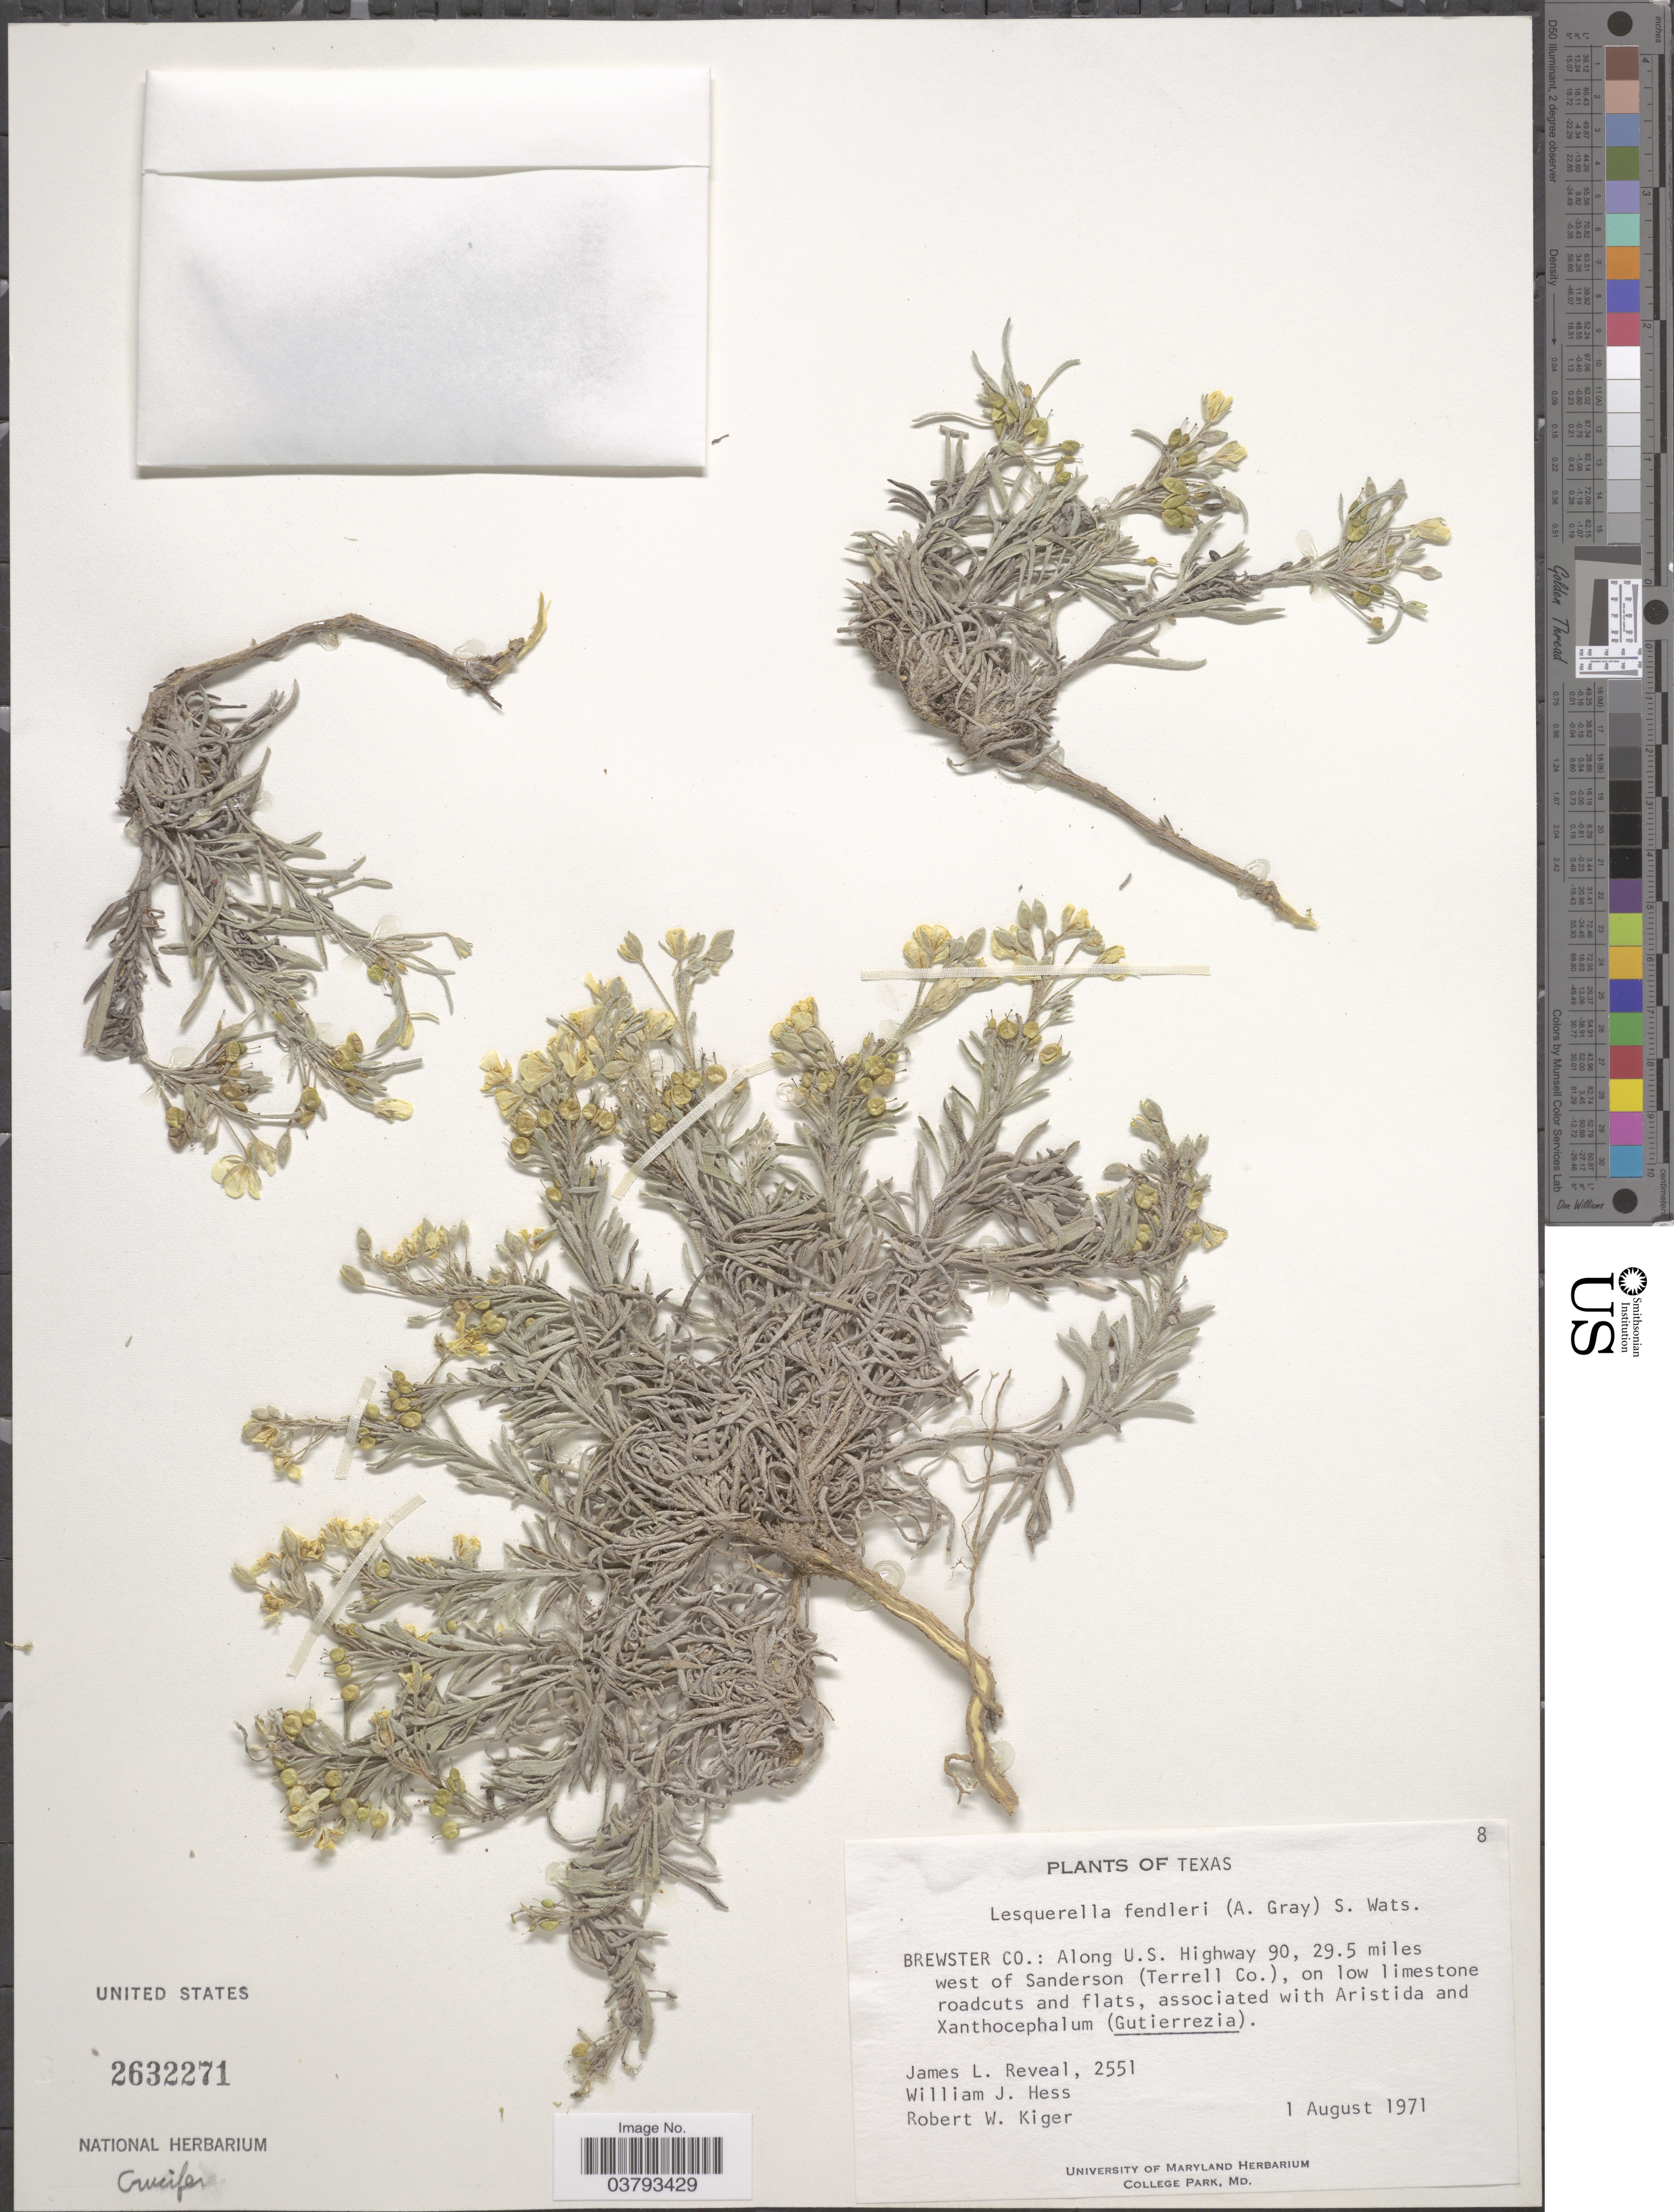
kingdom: Plantae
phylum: Tracheophyta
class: Magnoliopsida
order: Brassicales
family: Brassicaceae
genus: Lesquerella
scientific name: Lesquerella fendleri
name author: (A. Gray) S. Watson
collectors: J. L. Reveal, W. Hess & R. Kiger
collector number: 2551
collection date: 1971-08-01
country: United States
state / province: Texas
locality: Brewster Co.: Along U.S. Highway 90, 29.5 miles west of Sanderson (Terrell Co.), on low limestone roadcuts and flats.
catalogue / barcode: US 2632271